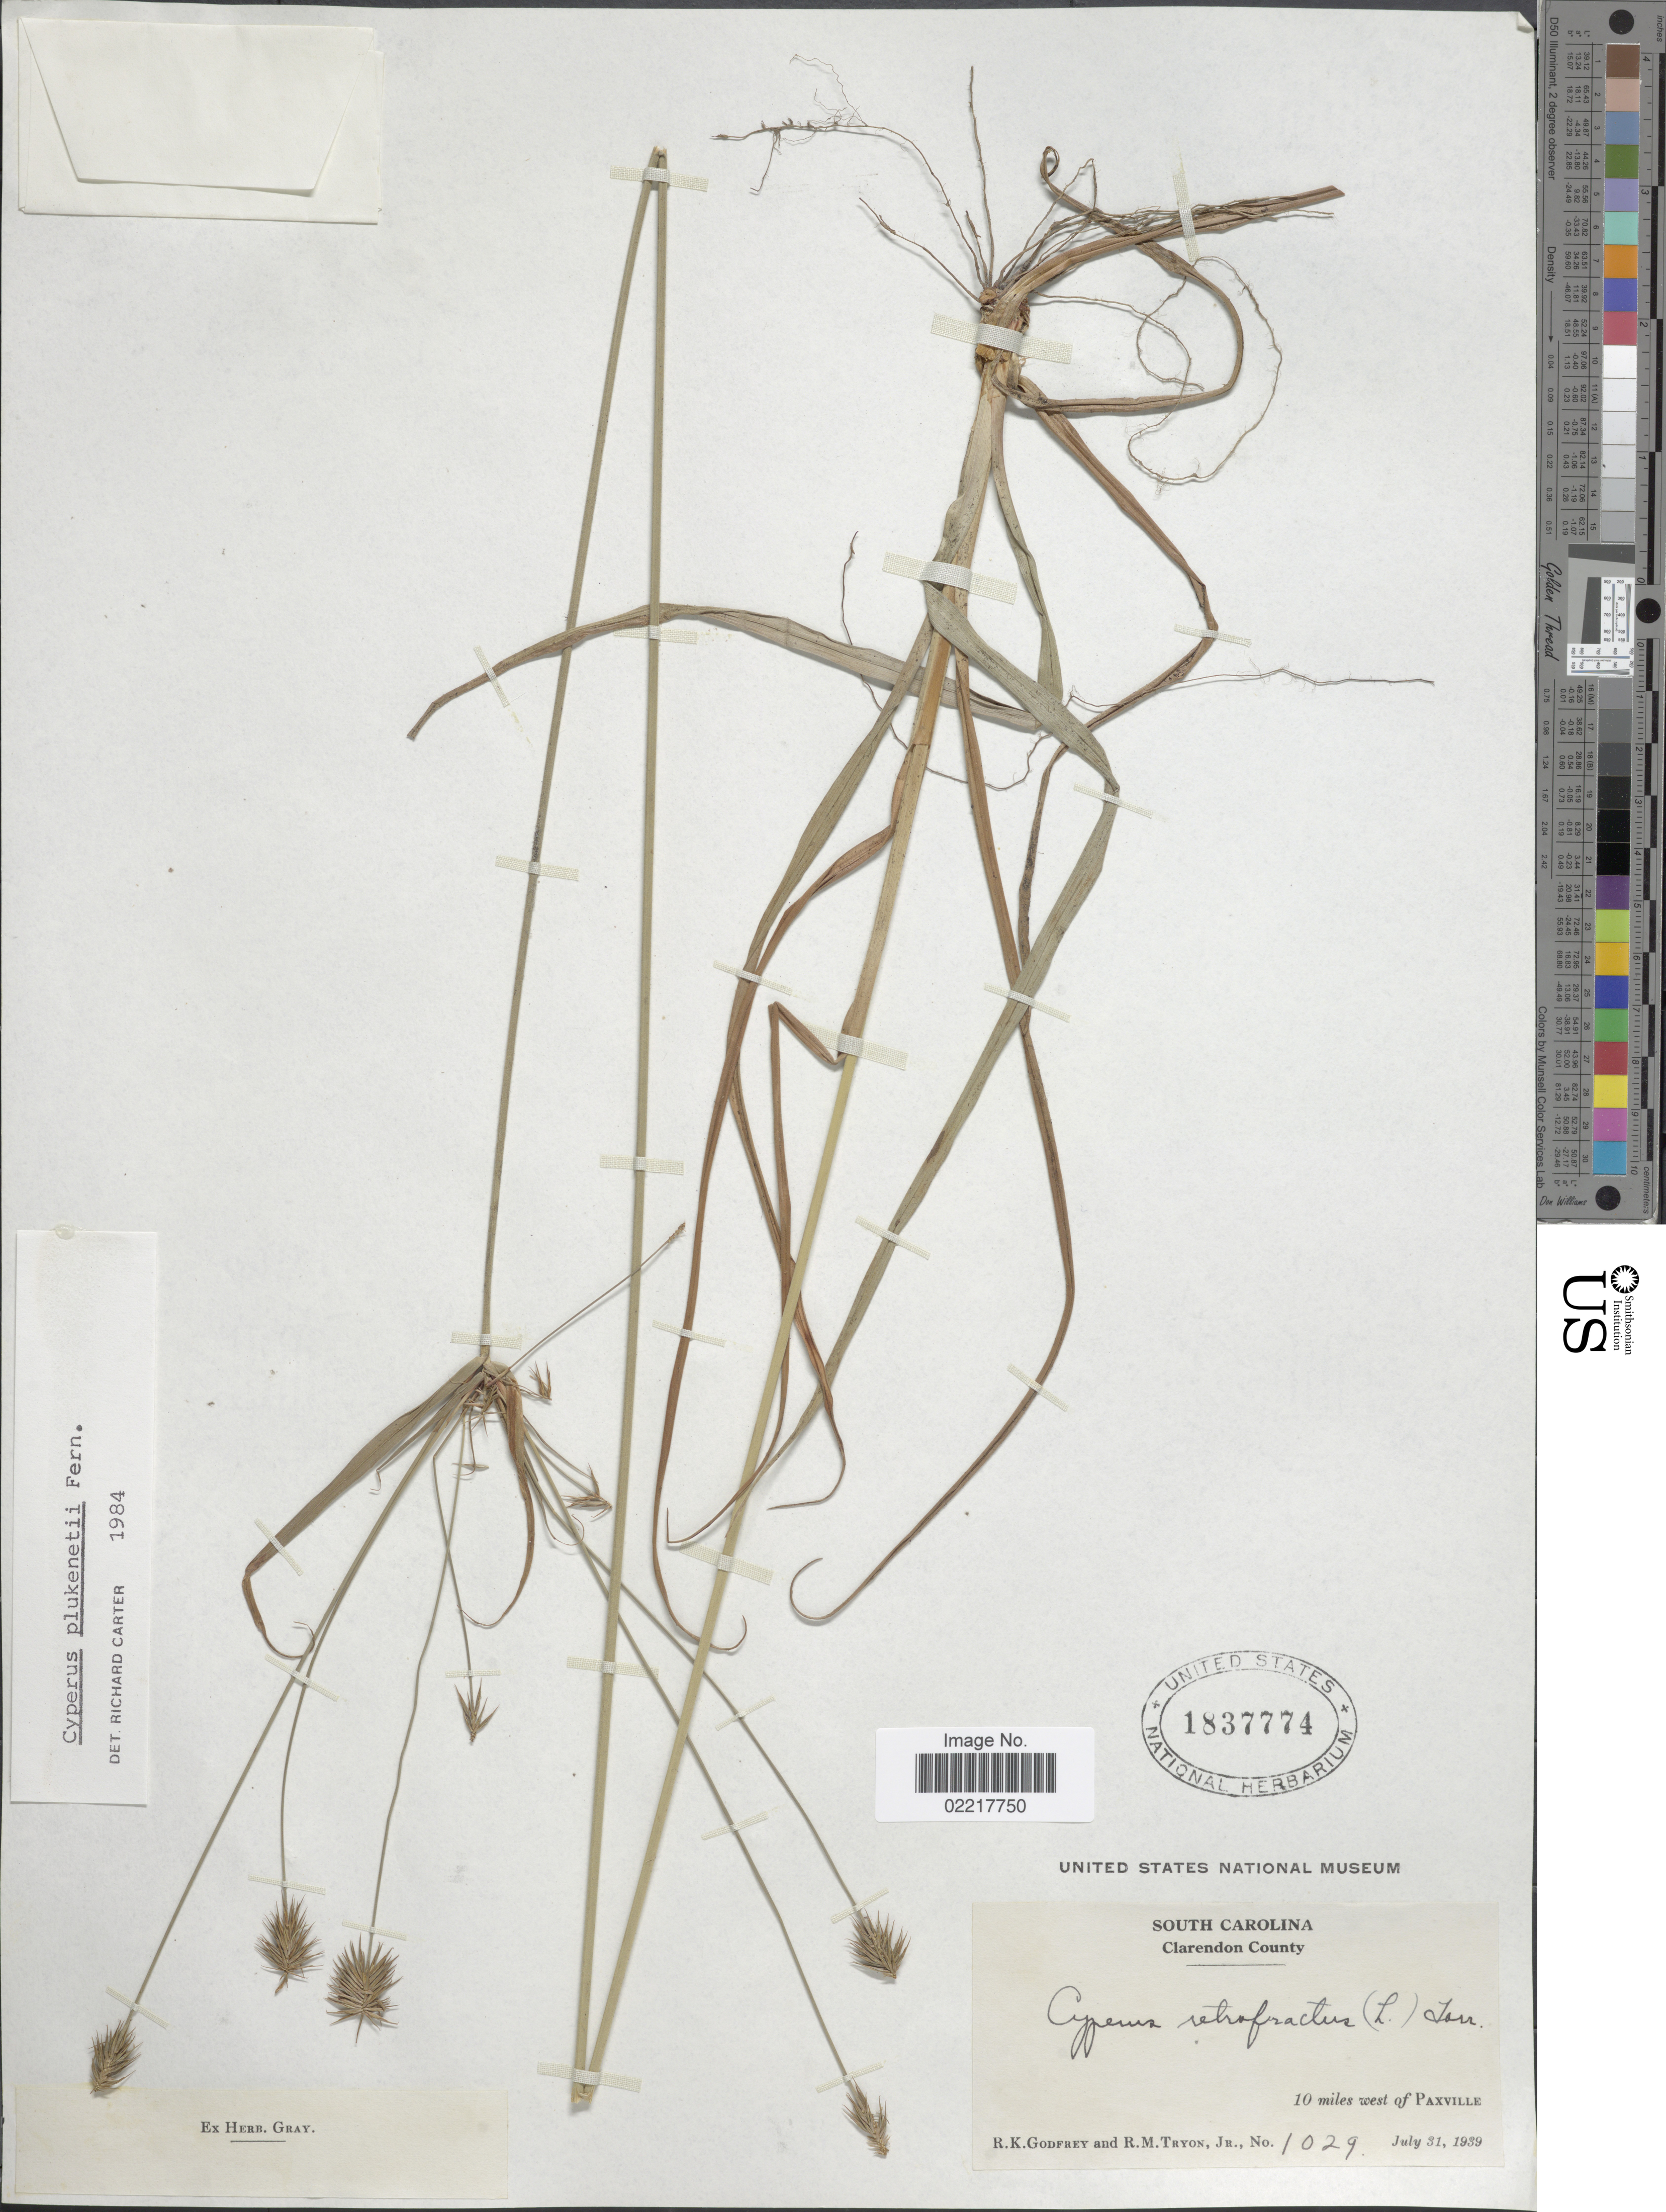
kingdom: Plantae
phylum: Tracheophyta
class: Liliopsida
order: Poales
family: Cyperaceae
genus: Cyperus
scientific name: Cyperus plukenetii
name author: Fernald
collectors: R. K. Godfrey & R. M. Tryon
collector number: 1029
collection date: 1939-07-31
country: United States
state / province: South Carolina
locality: Clarendon County. 10 miles west of Paxville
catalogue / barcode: US 1837774